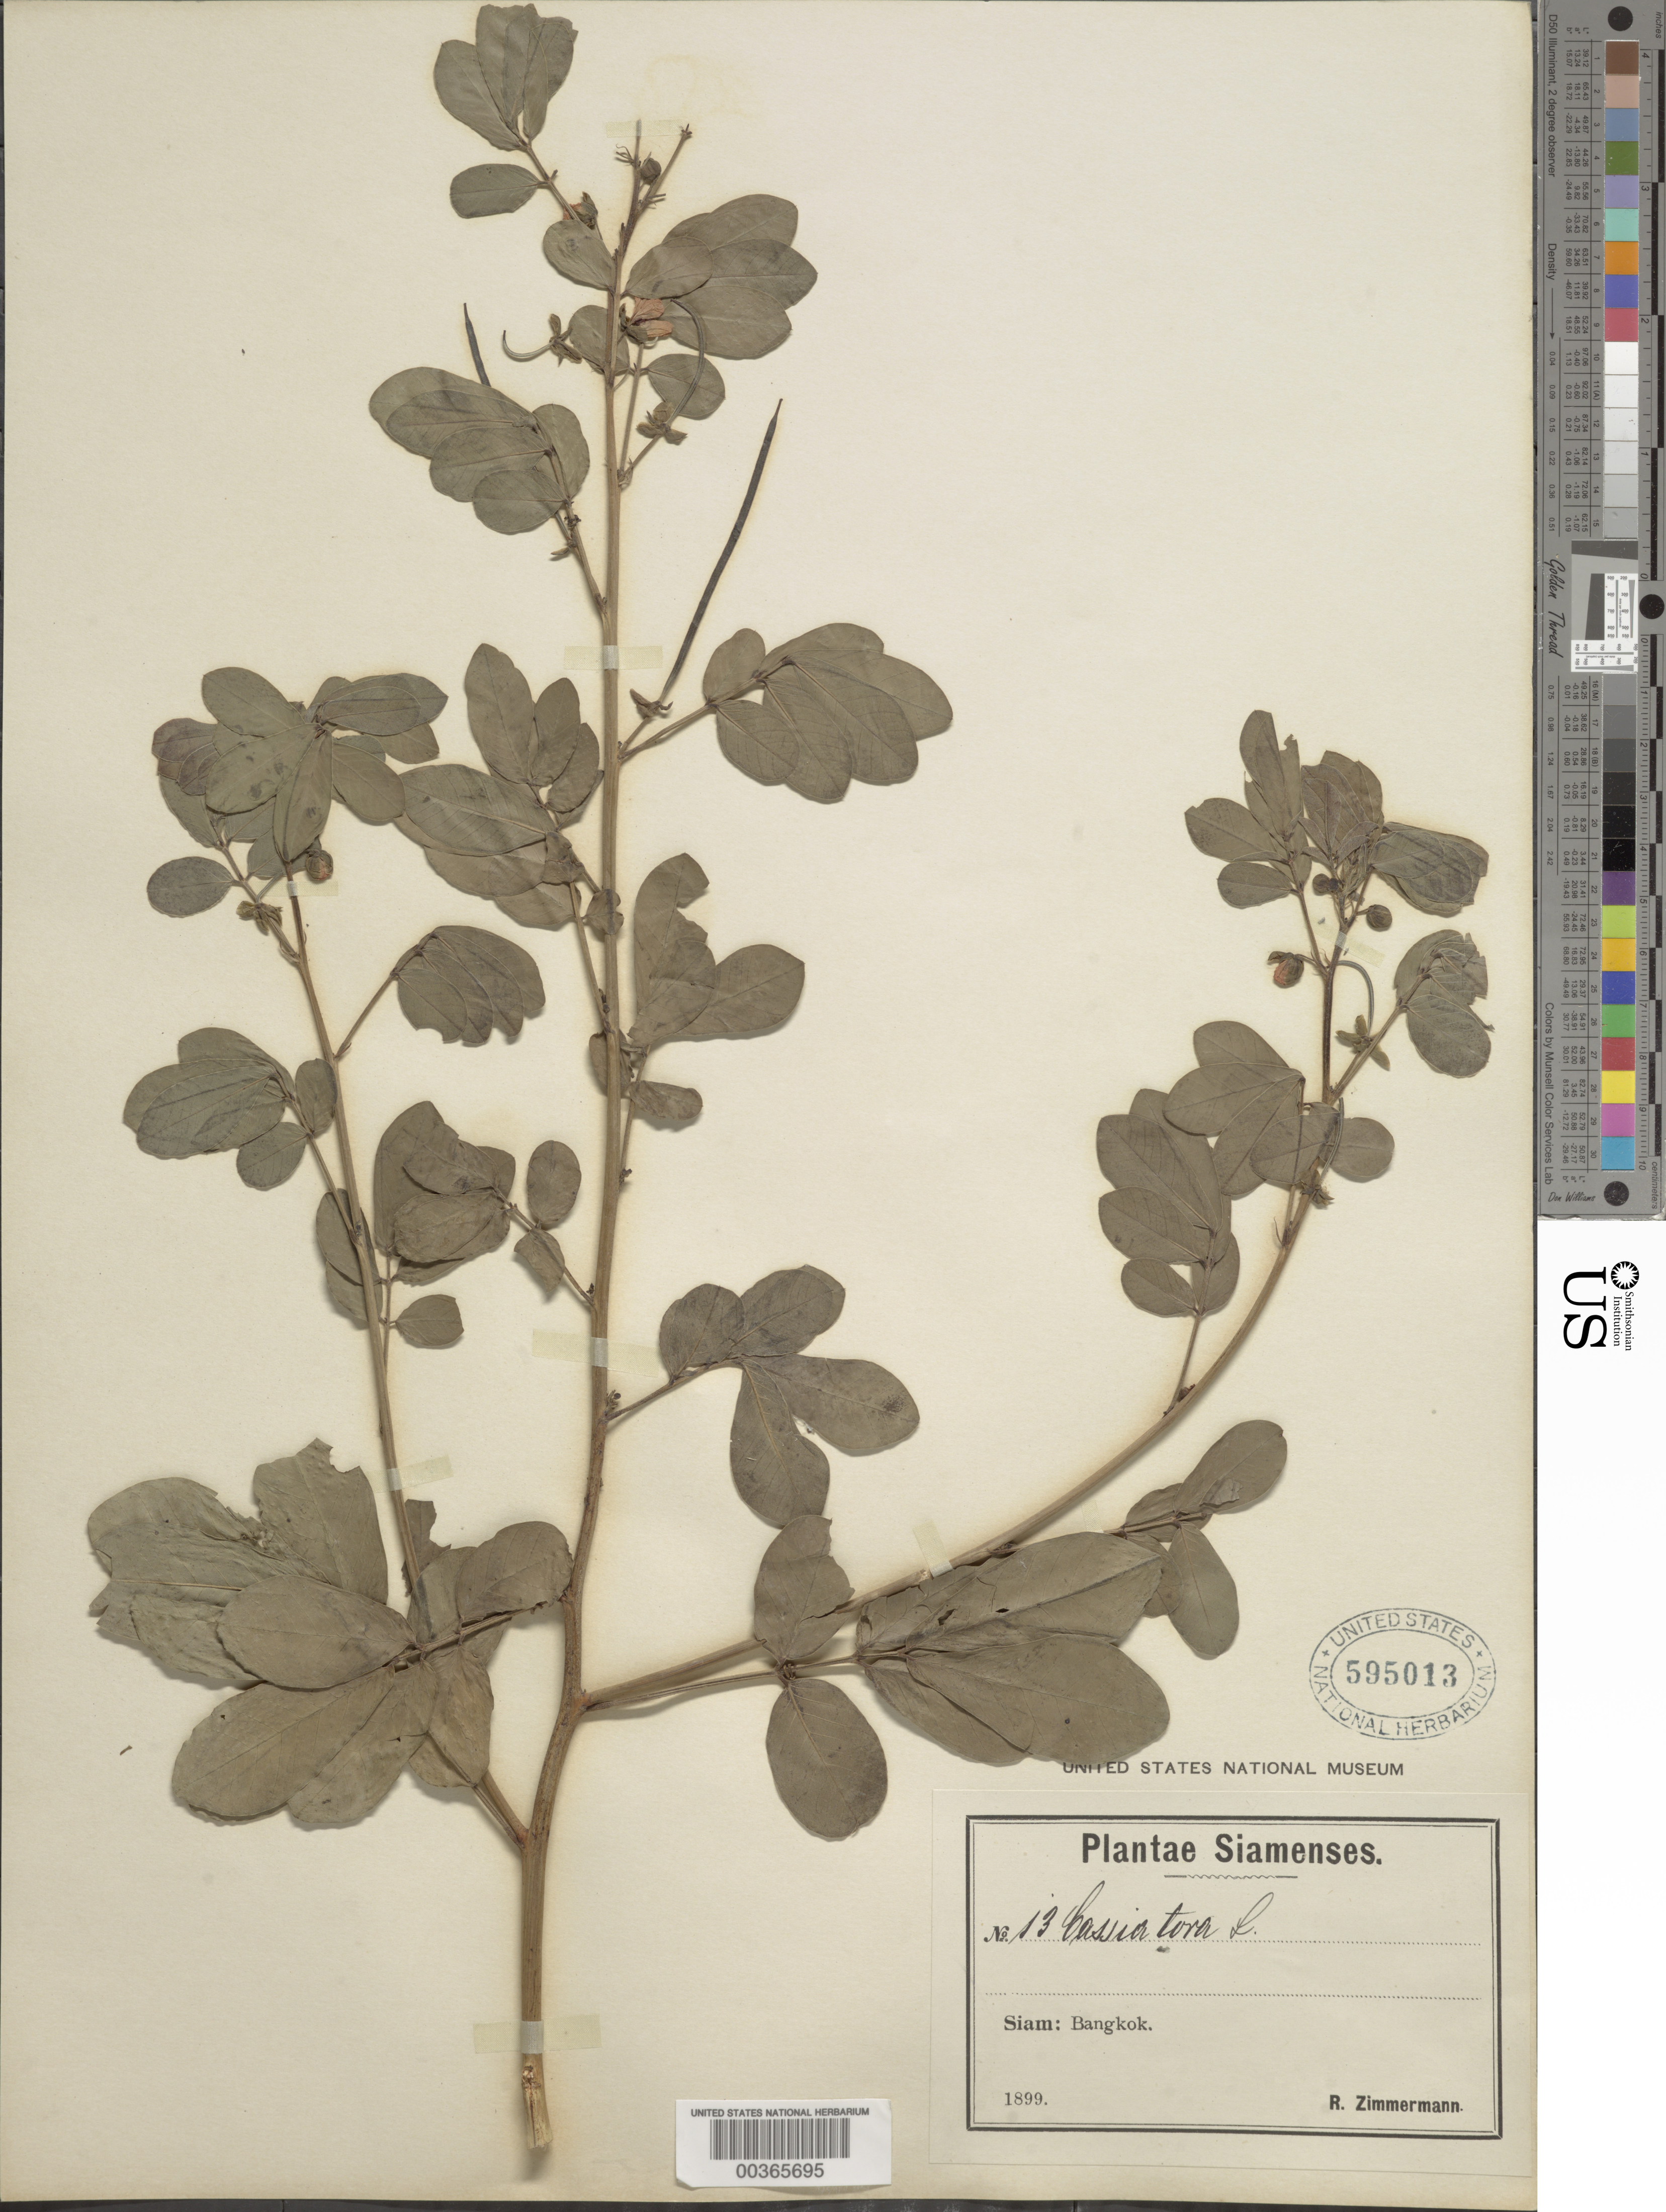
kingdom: Plantae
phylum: Tracheophyta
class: Magnoliopsida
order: Fabales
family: Fabaceae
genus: Senna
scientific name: Senna obtusifolia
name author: (L.) H.S. Irwin & Barneby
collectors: R. Zimmermann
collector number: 13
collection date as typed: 1899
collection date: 1899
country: Thailand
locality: Bangkok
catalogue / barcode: US 595013